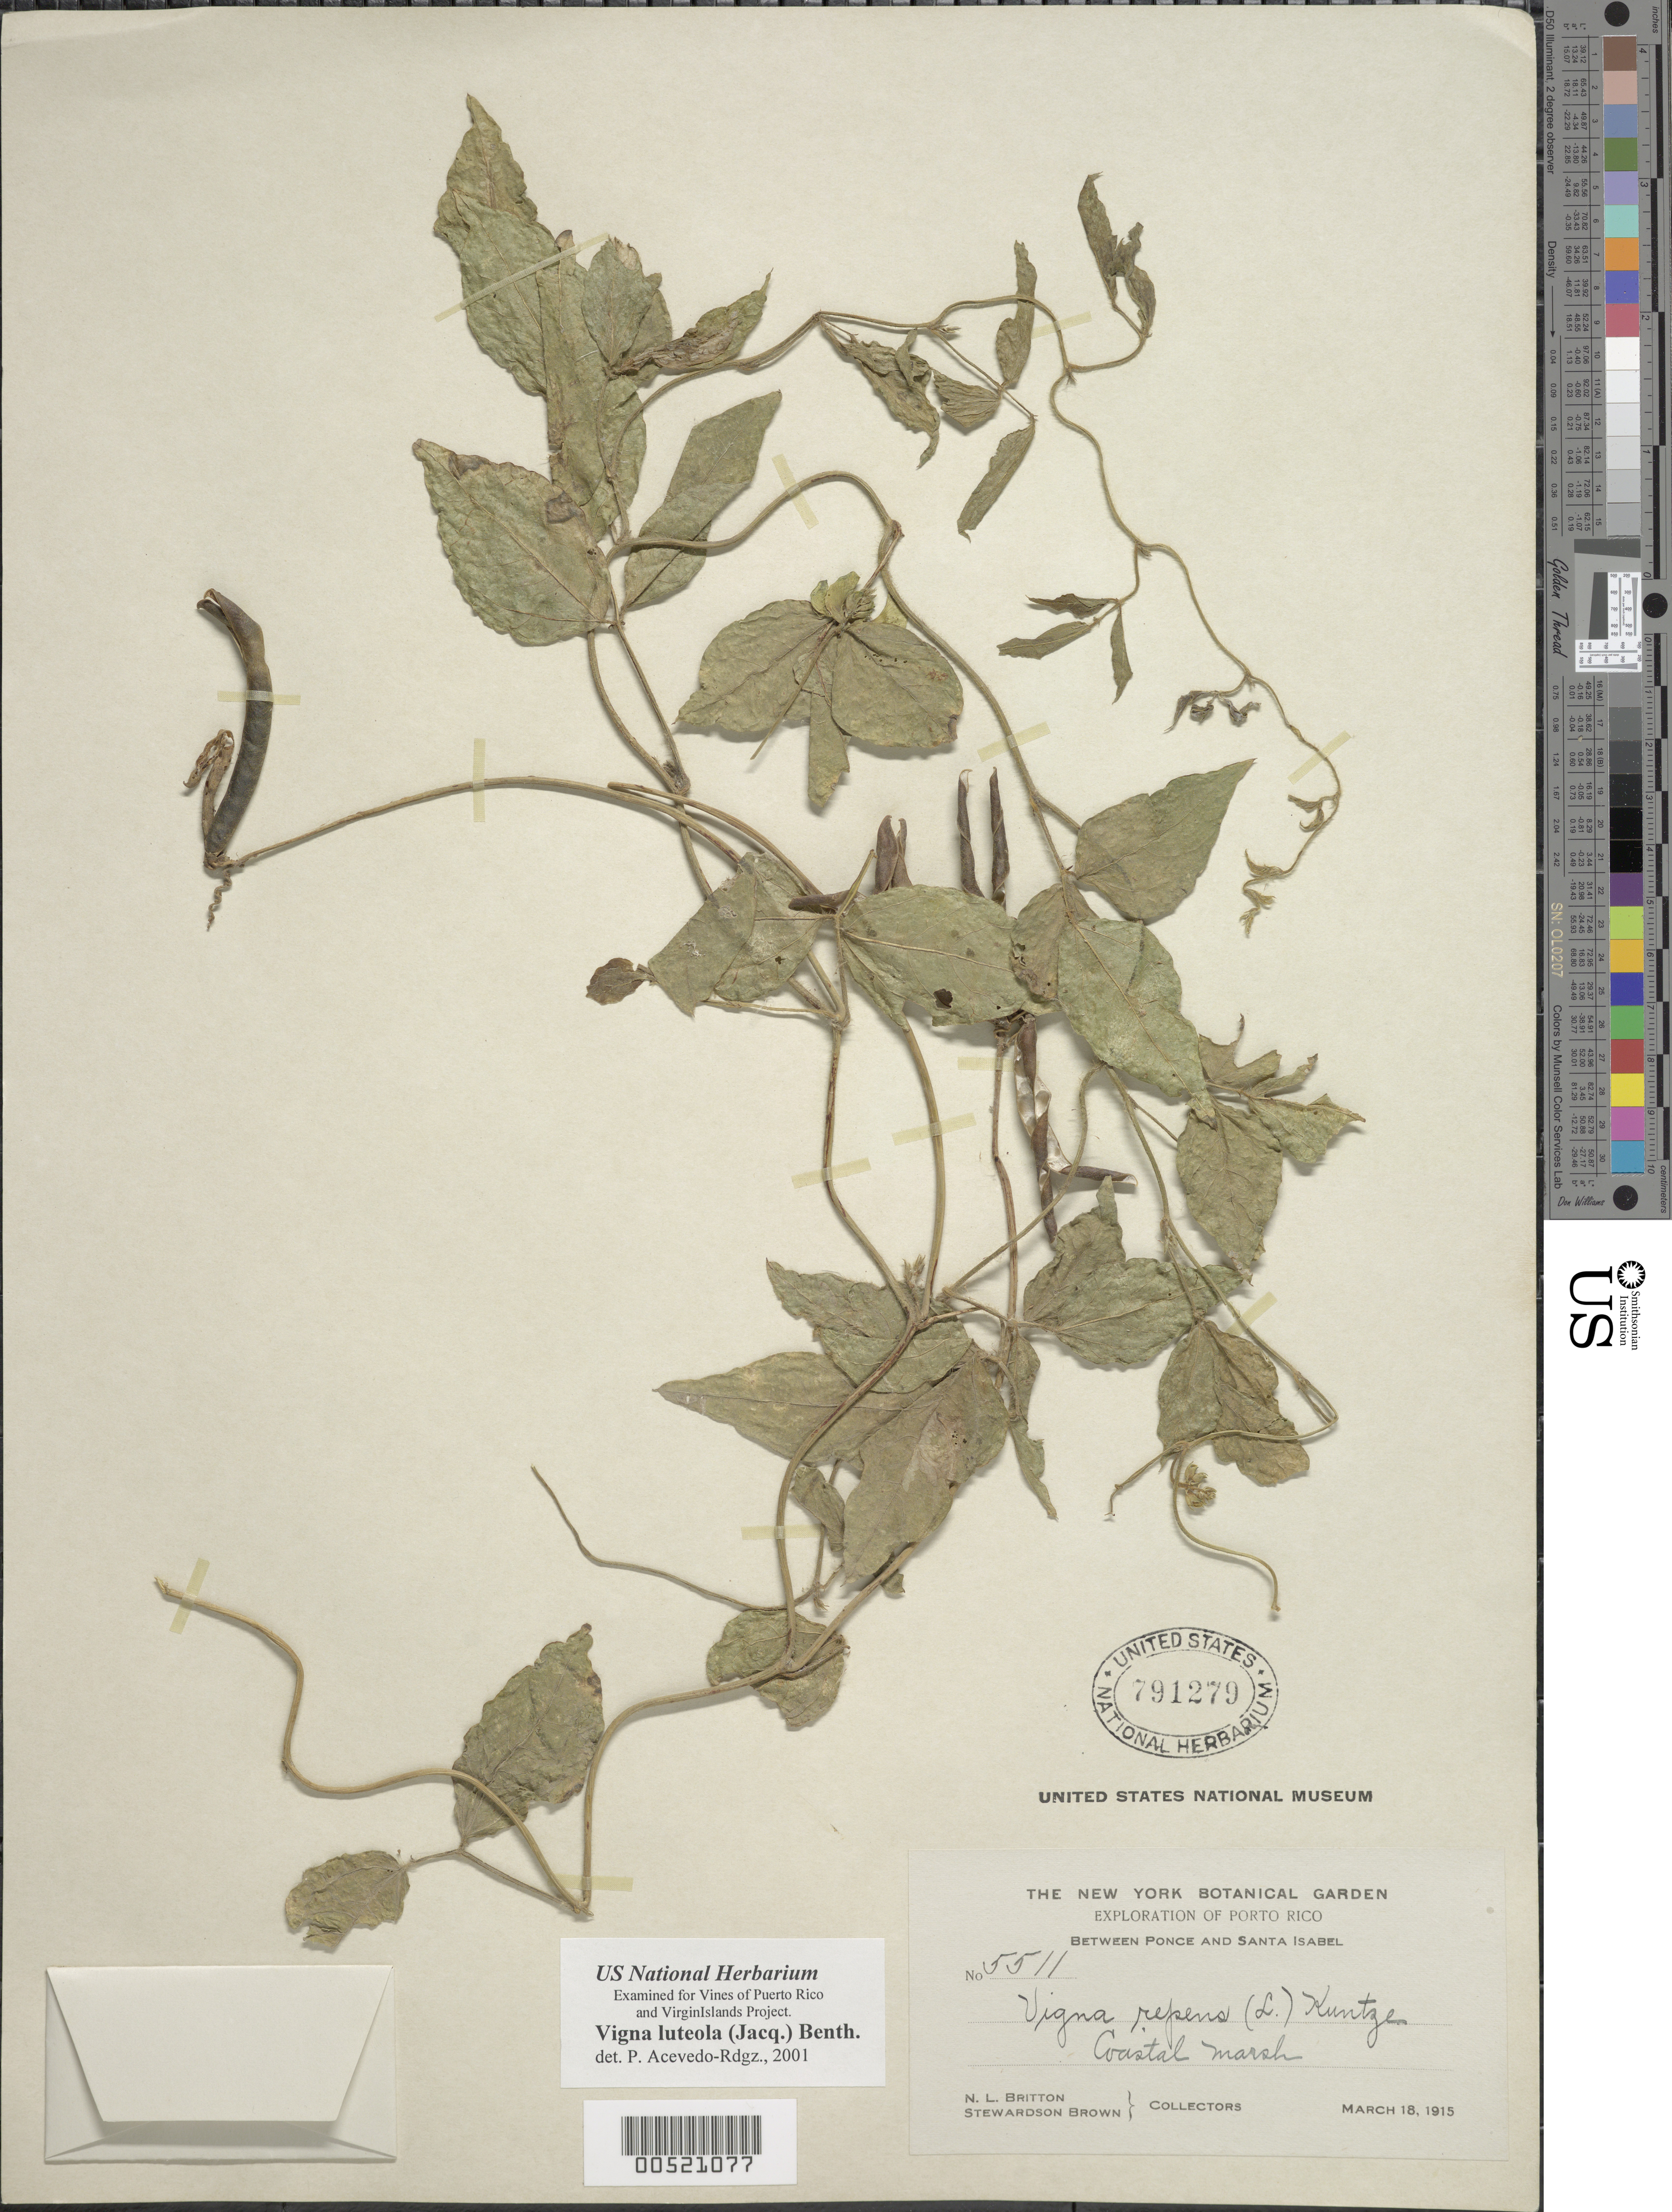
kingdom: Plantae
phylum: Tracheophyta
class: Magnoliopsida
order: Fabales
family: Fabaceae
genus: Vigna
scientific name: Vigna luteola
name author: (Jacq.) Benth.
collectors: Britton, -- & -- Brown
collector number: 5511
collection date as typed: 18 Mar 1915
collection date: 1915-03-18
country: Puerto Rico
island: Greater Antilles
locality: between Ponce and Santa Isabel. Coastal marsh.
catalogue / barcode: US 791279